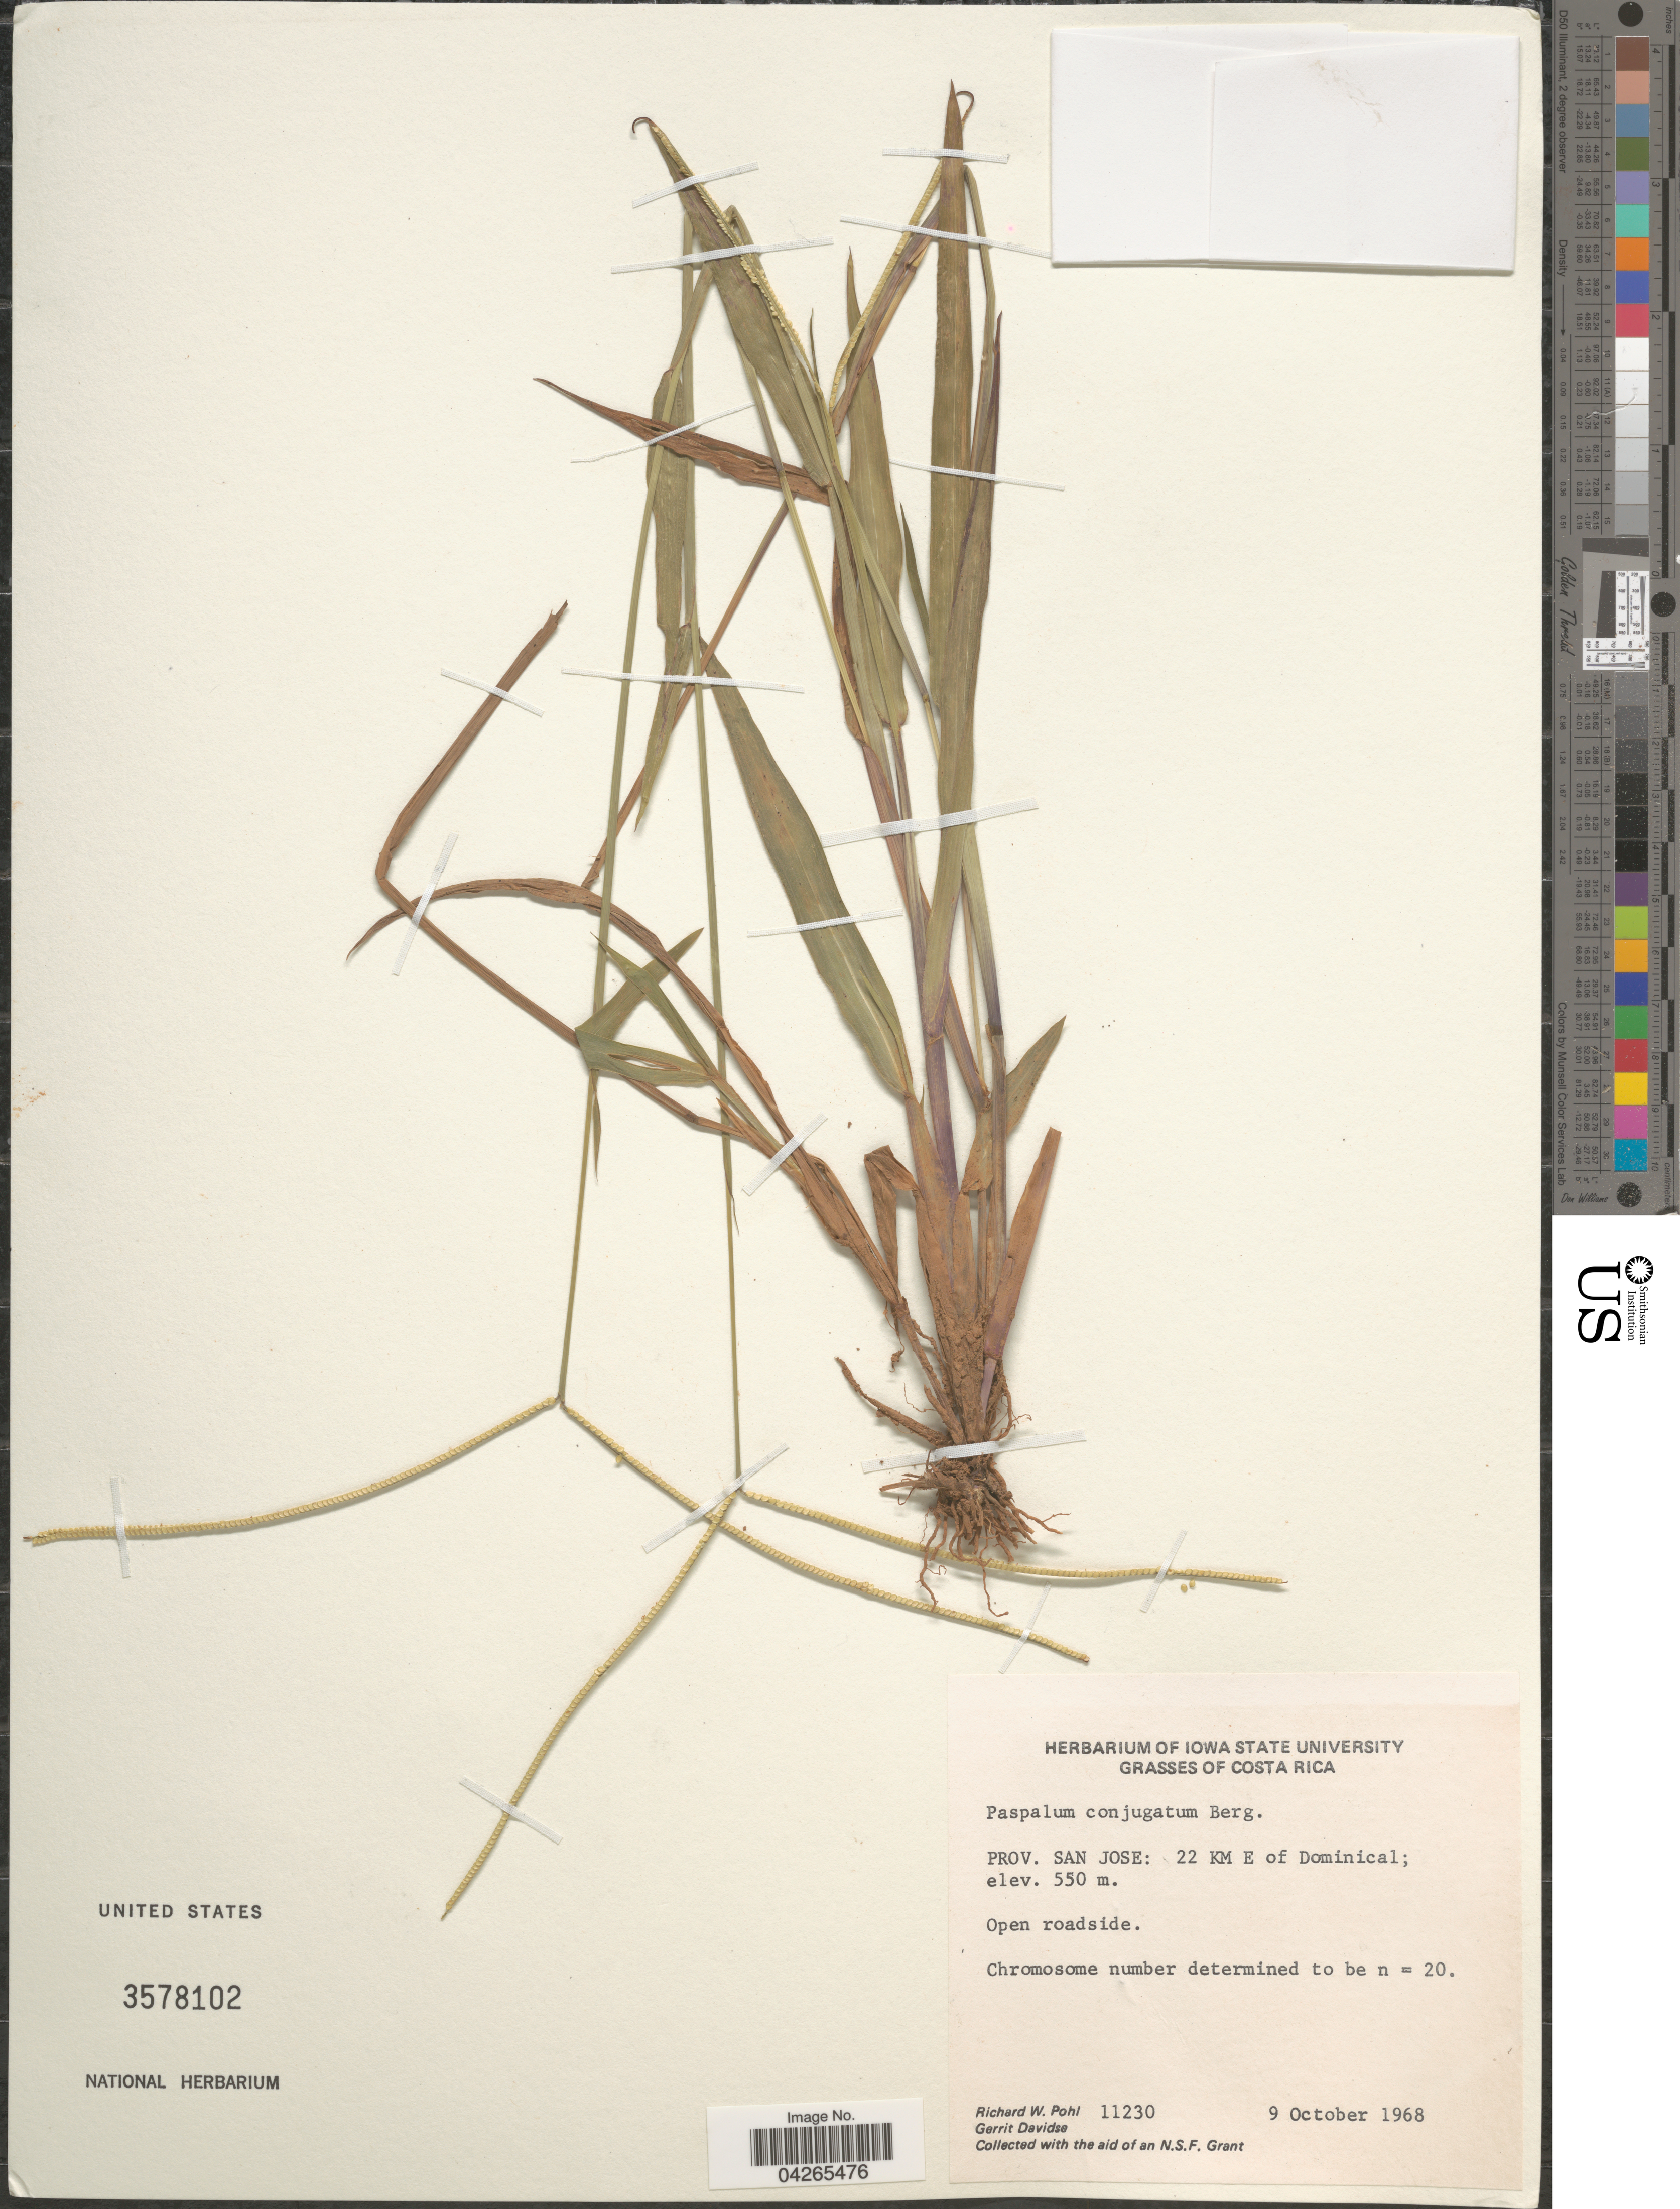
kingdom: Plantae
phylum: Tracheophyta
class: Liliopsida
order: Poales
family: Poaceae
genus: Paspalum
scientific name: Paspalum conjugatum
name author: P.J. Bergius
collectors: R. W. Pohl & G. Davidse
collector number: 11230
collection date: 1968-10-09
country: Costa Rica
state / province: San José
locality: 22 KM E of Dominical.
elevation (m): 550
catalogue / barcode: US 3578102